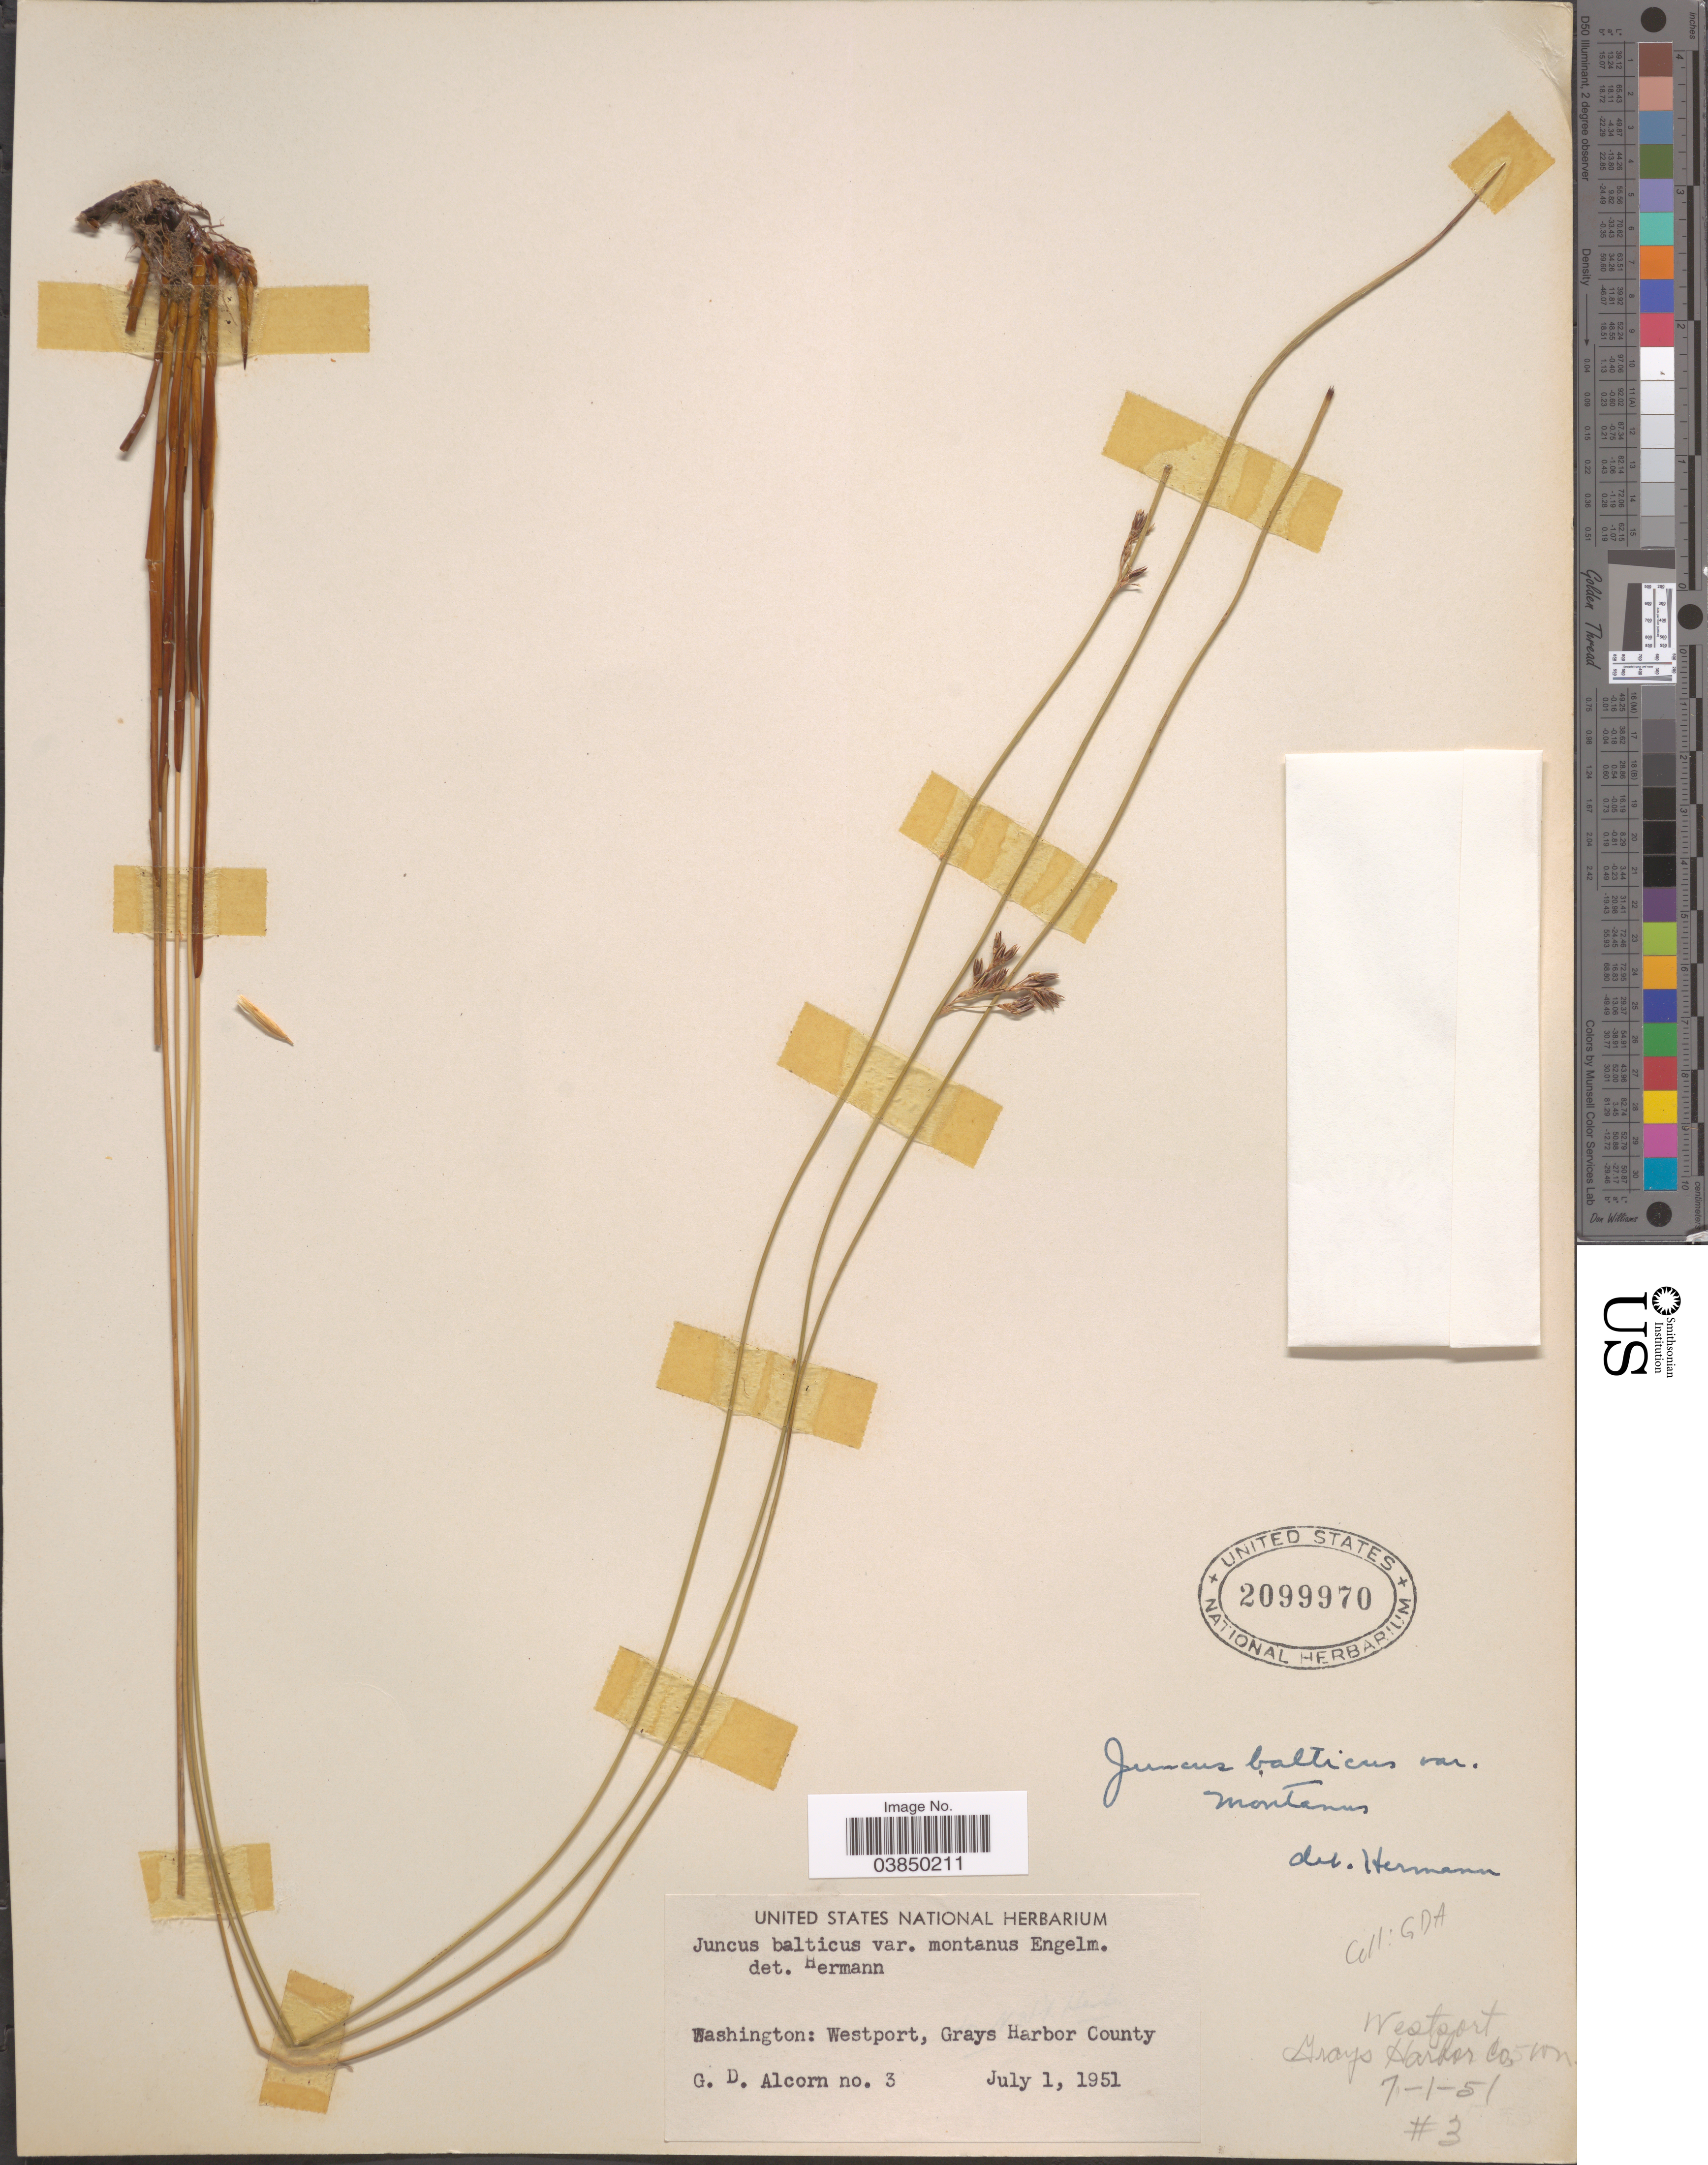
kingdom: Plantae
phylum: Tracheophyta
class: Liliopsida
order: Poales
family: Juncaceae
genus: Juncus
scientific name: Juncus balticus var. montanus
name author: Engelm.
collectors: G. Alcorn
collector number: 3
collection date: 1951-07-01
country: United States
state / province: Washington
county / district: Grays Harbor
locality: Westport, Grays Harbor County.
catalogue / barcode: US 2099970